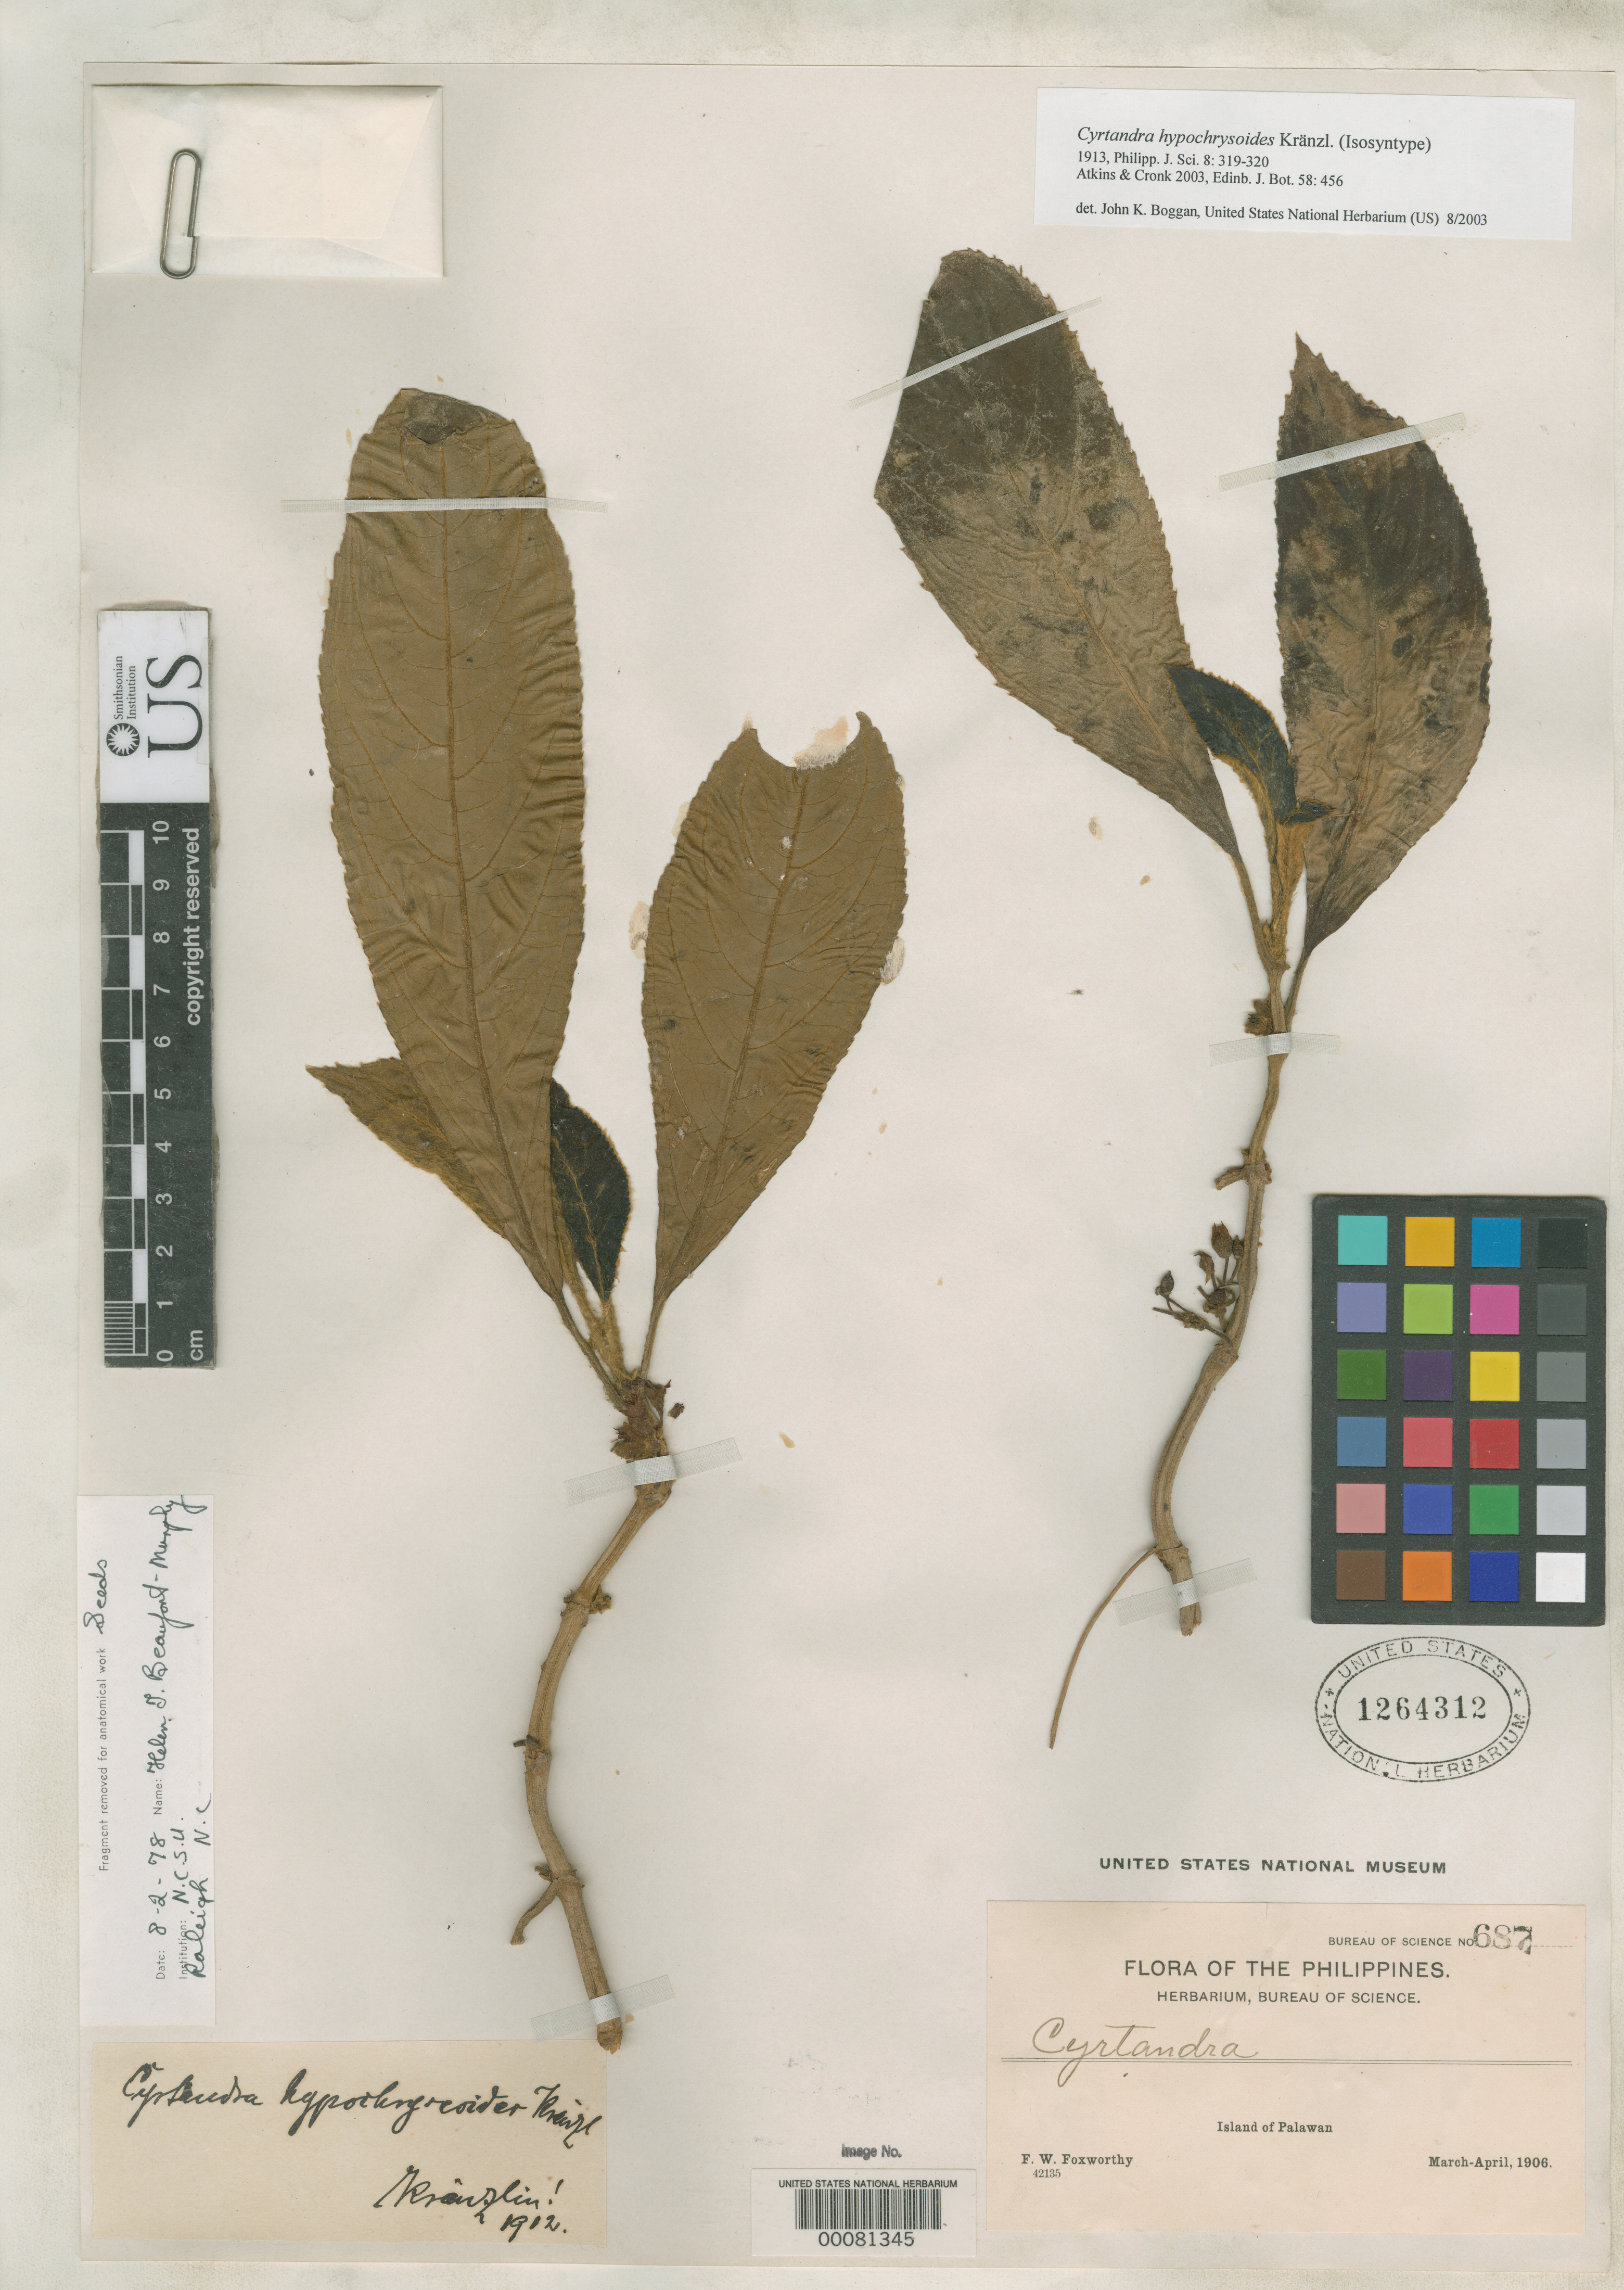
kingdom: Plantae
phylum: Tracheophyta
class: Magnoliopsida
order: Lamiales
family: Gesneriaceae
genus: Cyrtandra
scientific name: Cyrtandra hypochrysoides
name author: Kraenzl.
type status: Syntype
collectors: F. W. Foxworthy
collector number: Bur. Sci. 687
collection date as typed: Mar 1906 to Apr 1906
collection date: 1906-03/1906-04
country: Philippines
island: Palawan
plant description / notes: Collection (but not US sheet) cited 2003 by Atkins & Cronk, Edinb. J. Bot. 58:456.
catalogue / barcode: US 1264312